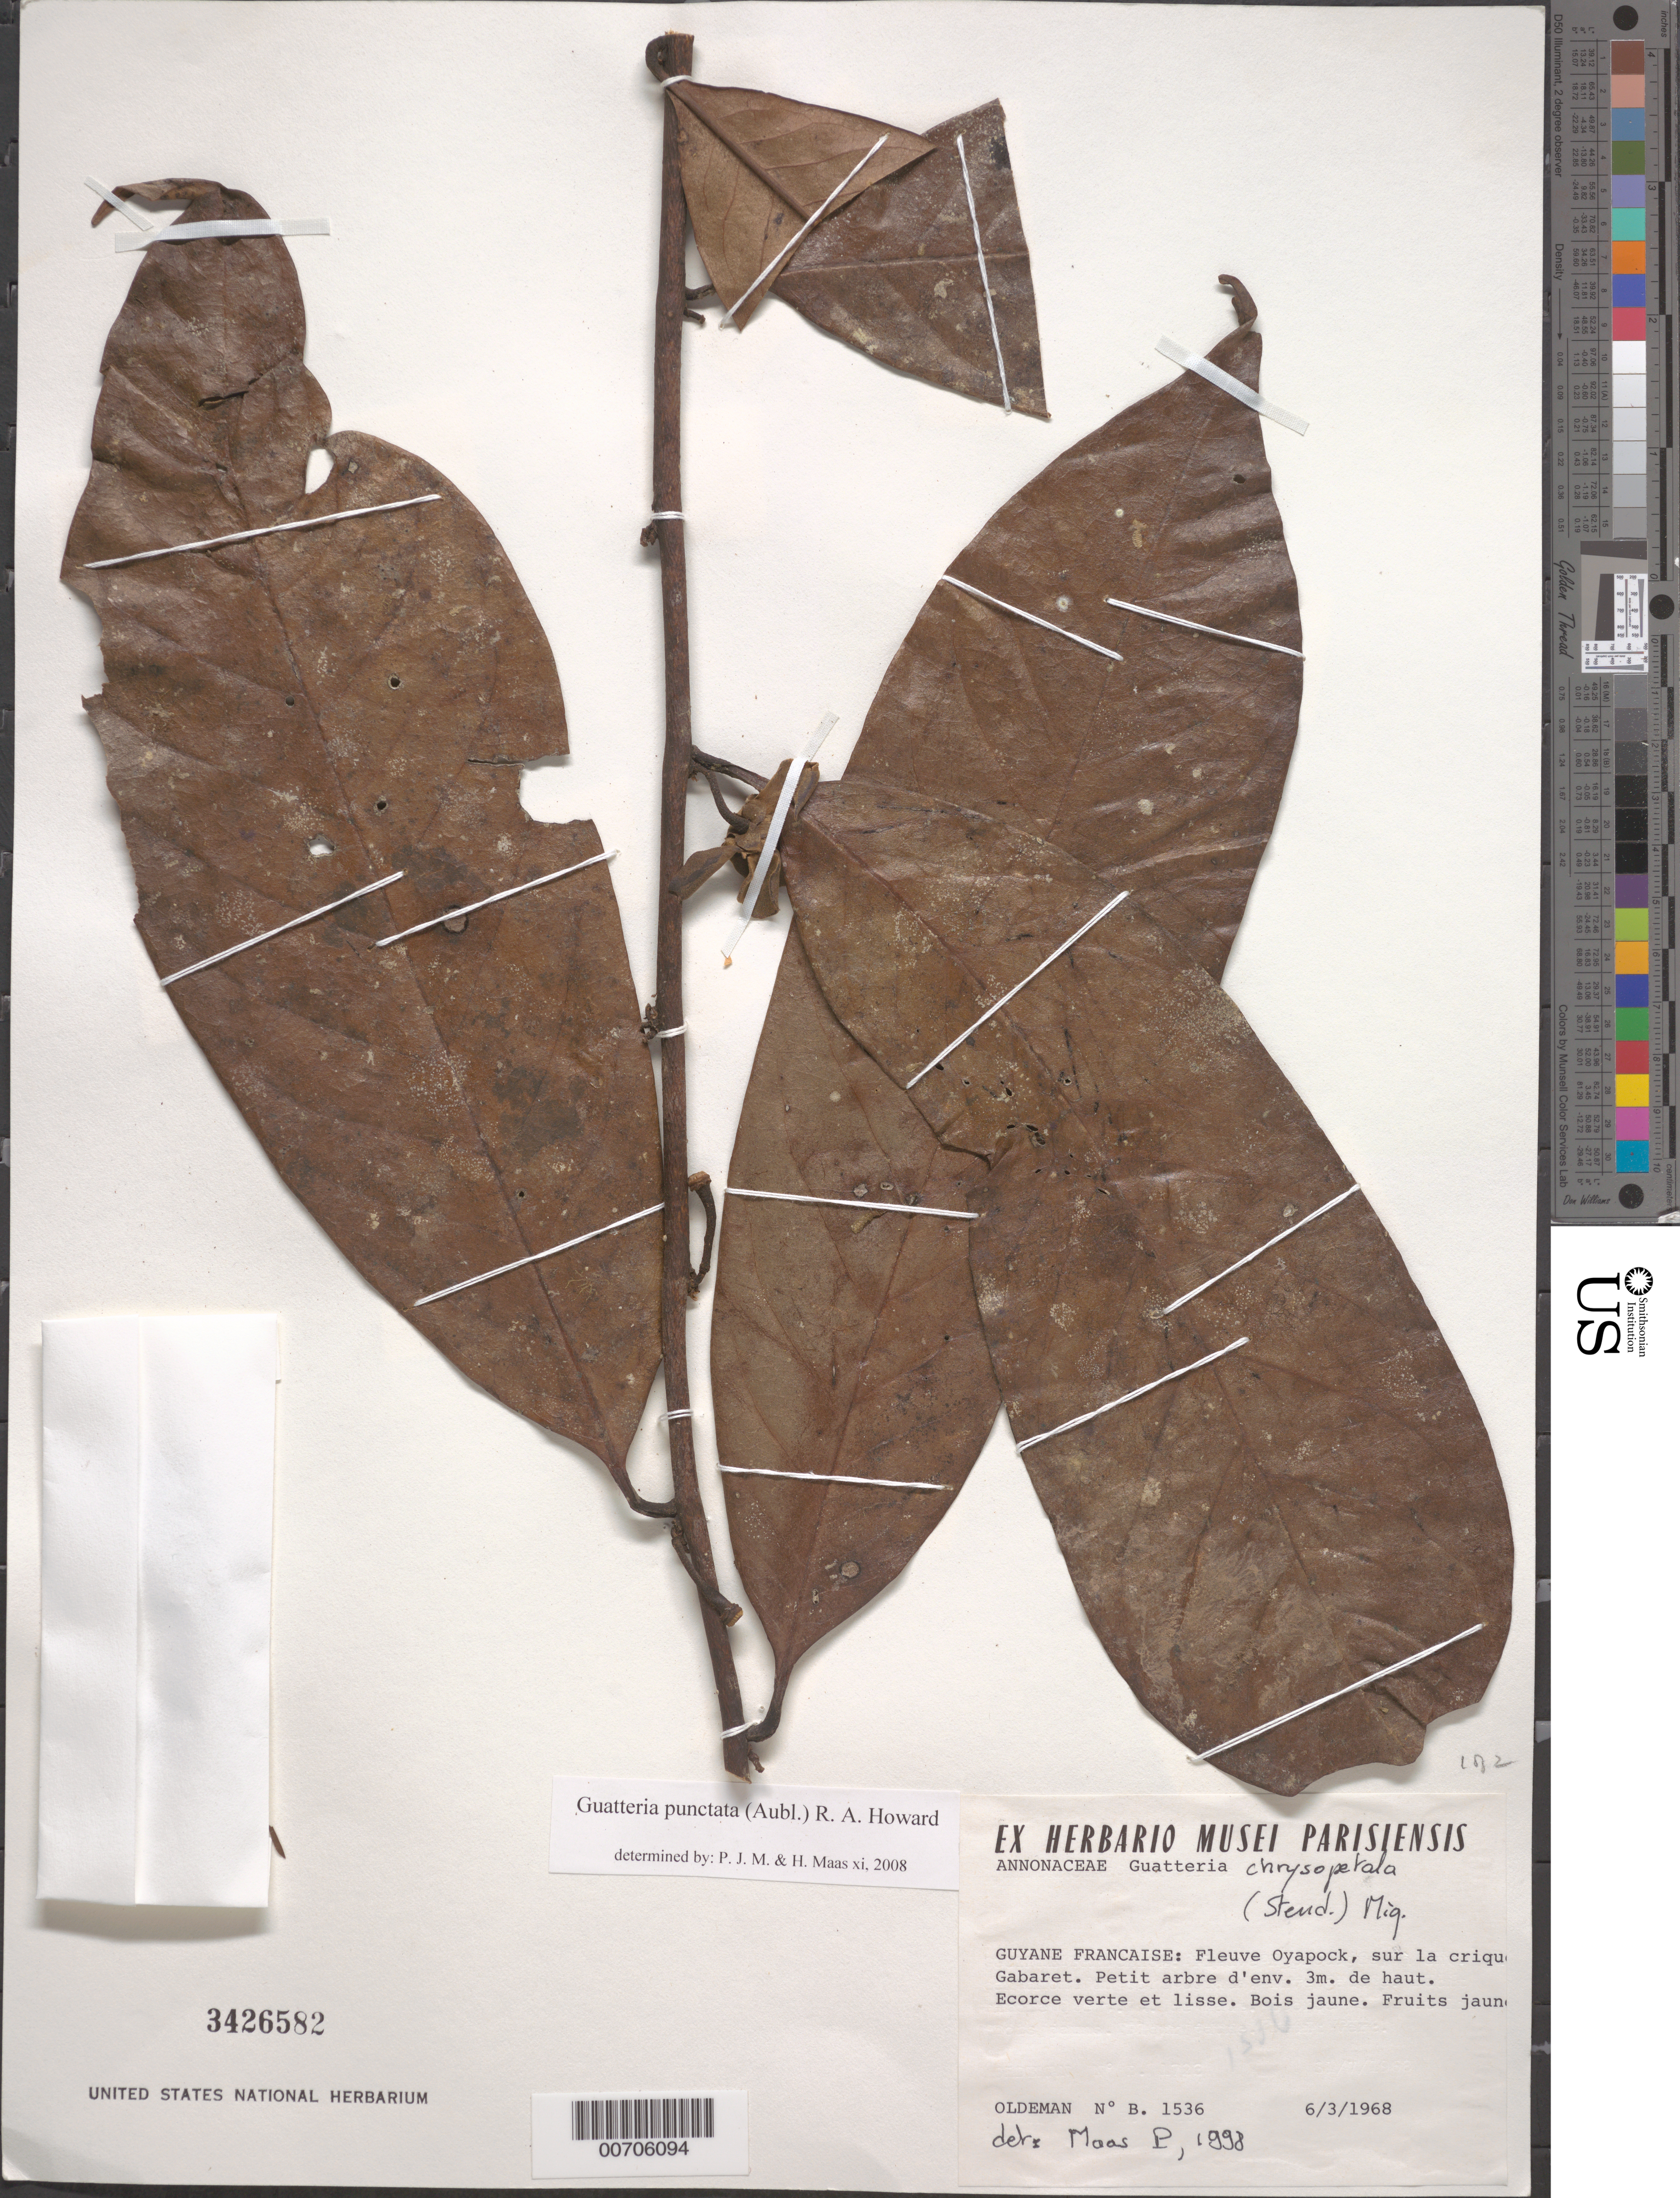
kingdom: Plantae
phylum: Tracheophyta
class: Magnoliopsida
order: Magnoliales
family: Annonaceae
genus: Guatteria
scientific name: Guatteria punctata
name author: (Aubl.) R.A. Howard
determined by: Maas, Paul J.; Maas, H.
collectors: R. Oldeman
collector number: B 1536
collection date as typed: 6-Mar-68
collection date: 1968-03-06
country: French Guiana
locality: Crique Gabaret, Fleuve Oyapock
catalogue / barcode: US 3426582